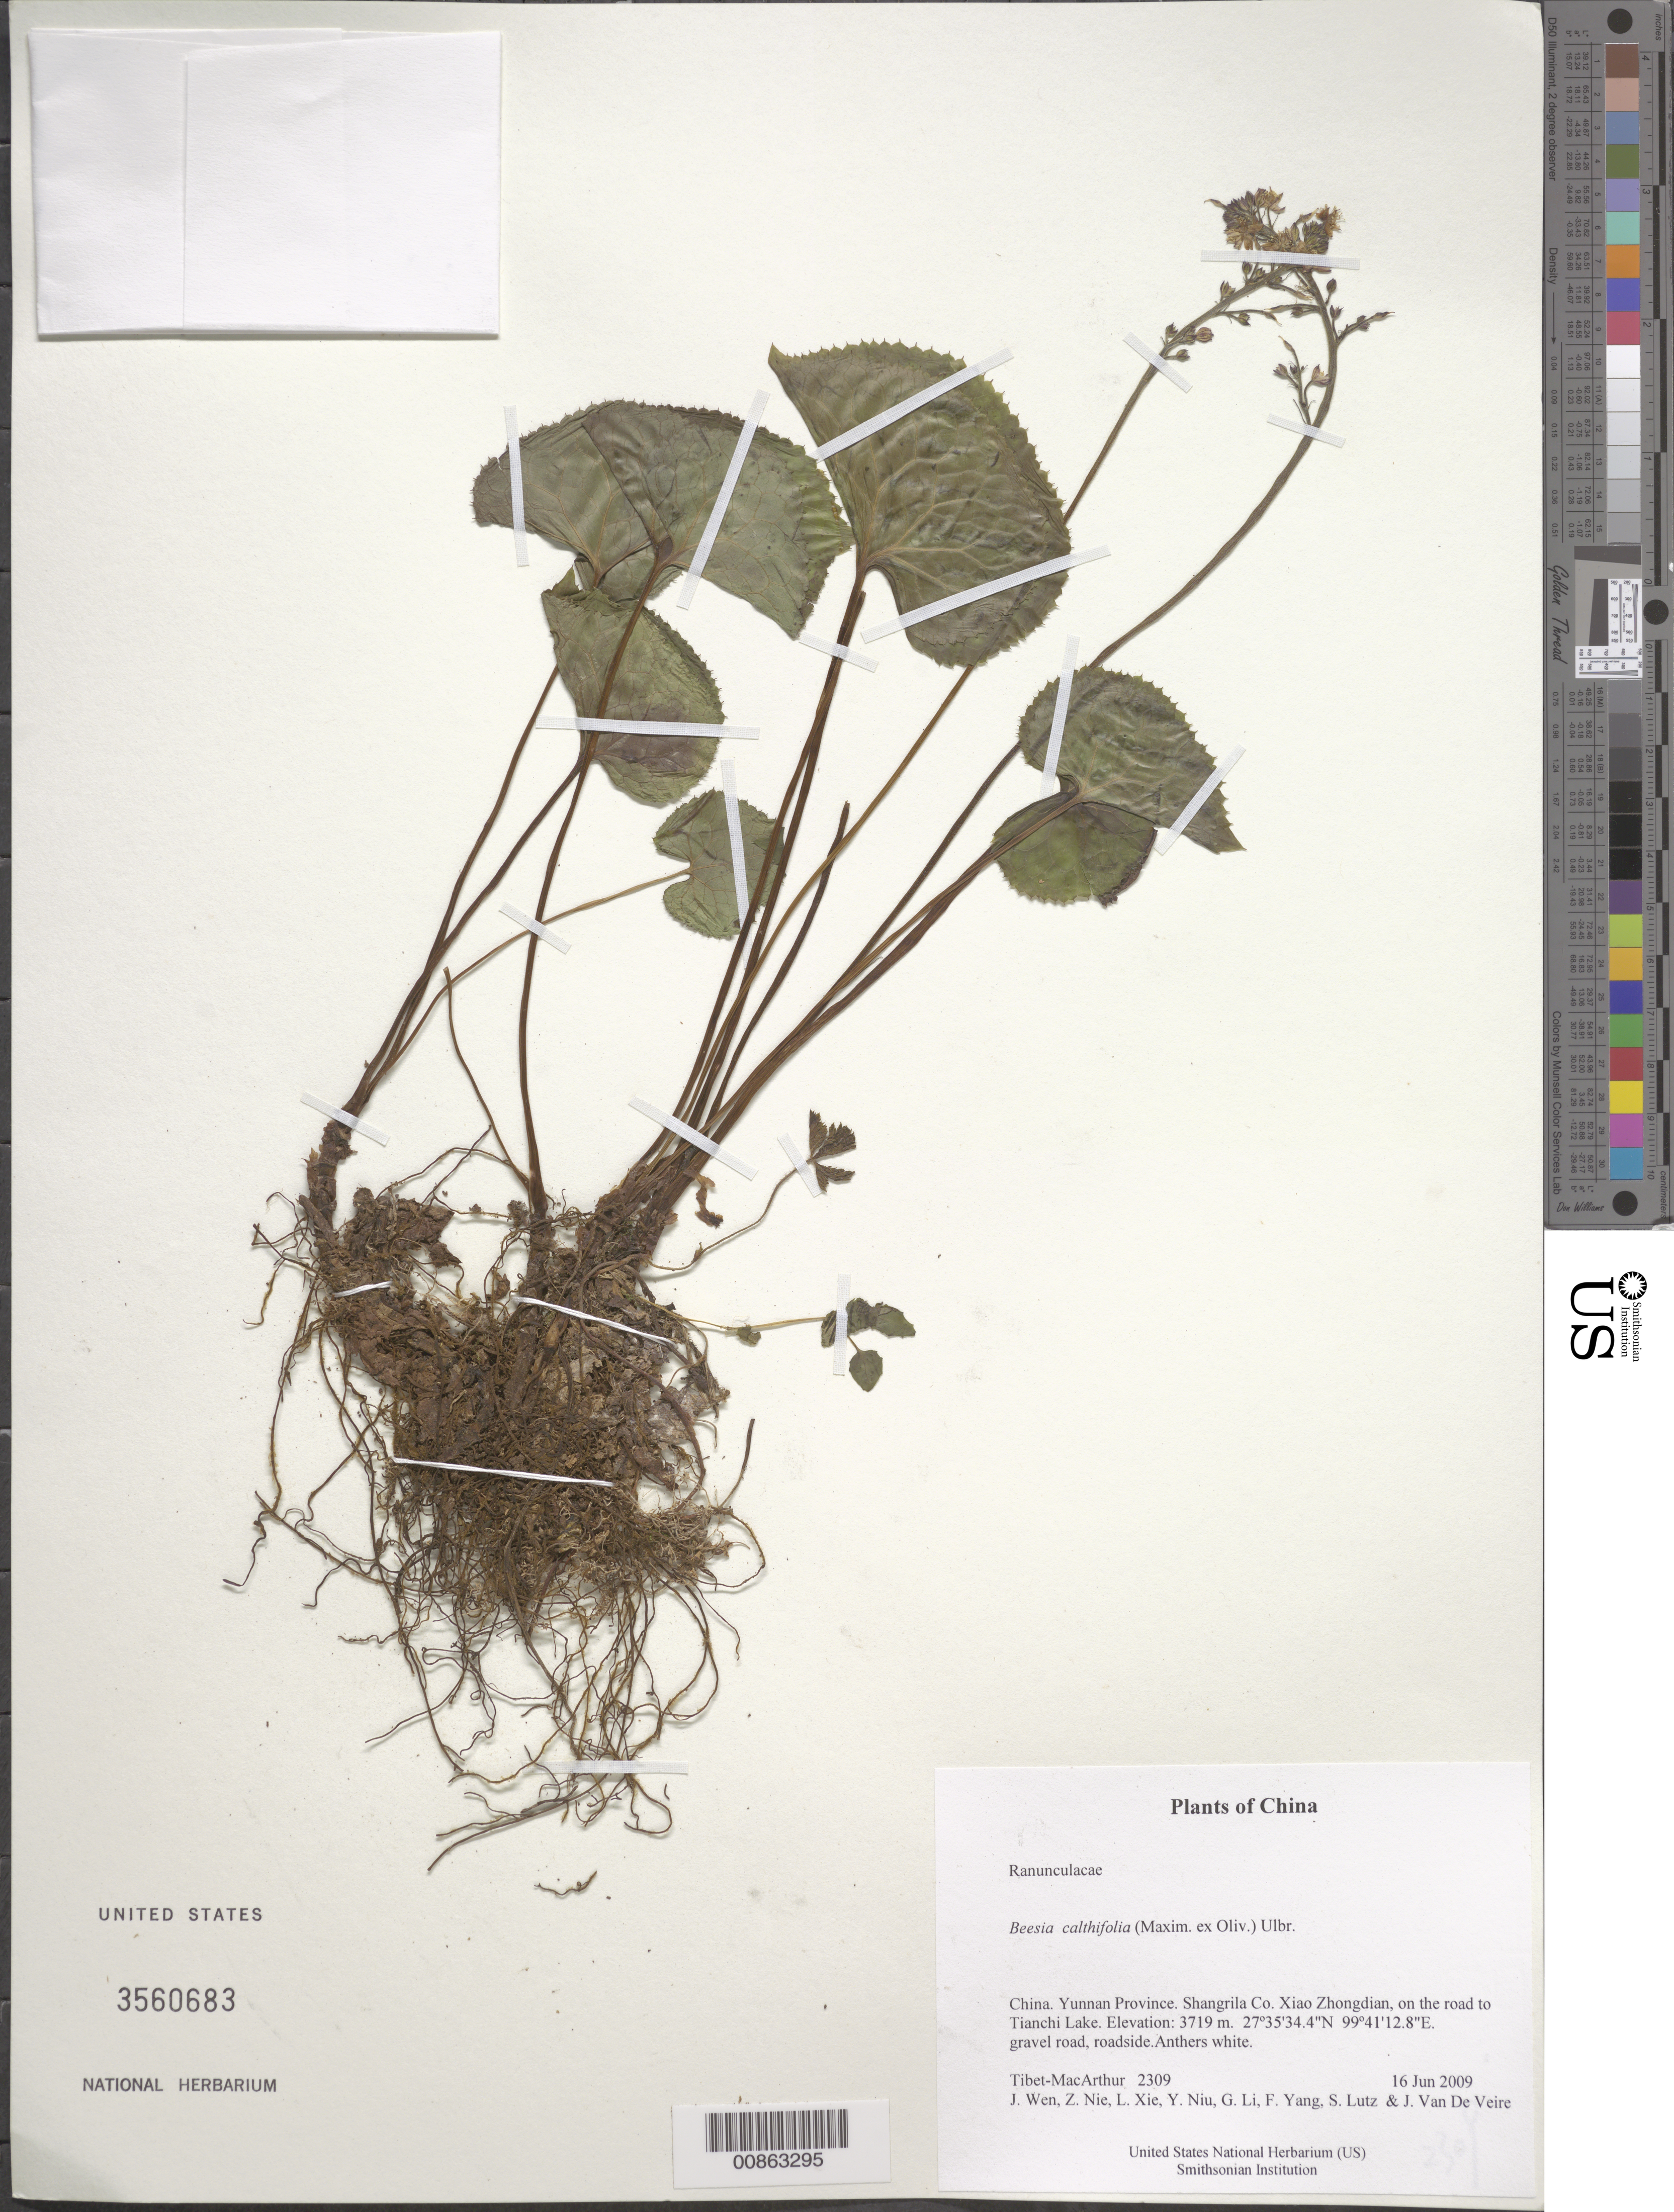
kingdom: Plantae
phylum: Tracheophyta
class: Magnoliopsida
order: Ranunculales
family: Ranunculaceae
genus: Beesia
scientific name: Beesia calthifolia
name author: (Maxim. ex Oliv.) Ulbr.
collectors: Tibet-MacArthur, J. Wen, Z. Nie, L. Xie, Y. Niu, G. Li, F. Yang, S. Lutz & J. Van De Veire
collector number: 2309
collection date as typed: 16 Jun 2009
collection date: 2009-06-16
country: China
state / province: Yunnan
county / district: Shangrila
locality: Xiao Zhongdian, on the road to Tianchi Lake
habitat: gravel road, roadside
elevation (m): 3719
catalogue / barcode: US 3560683